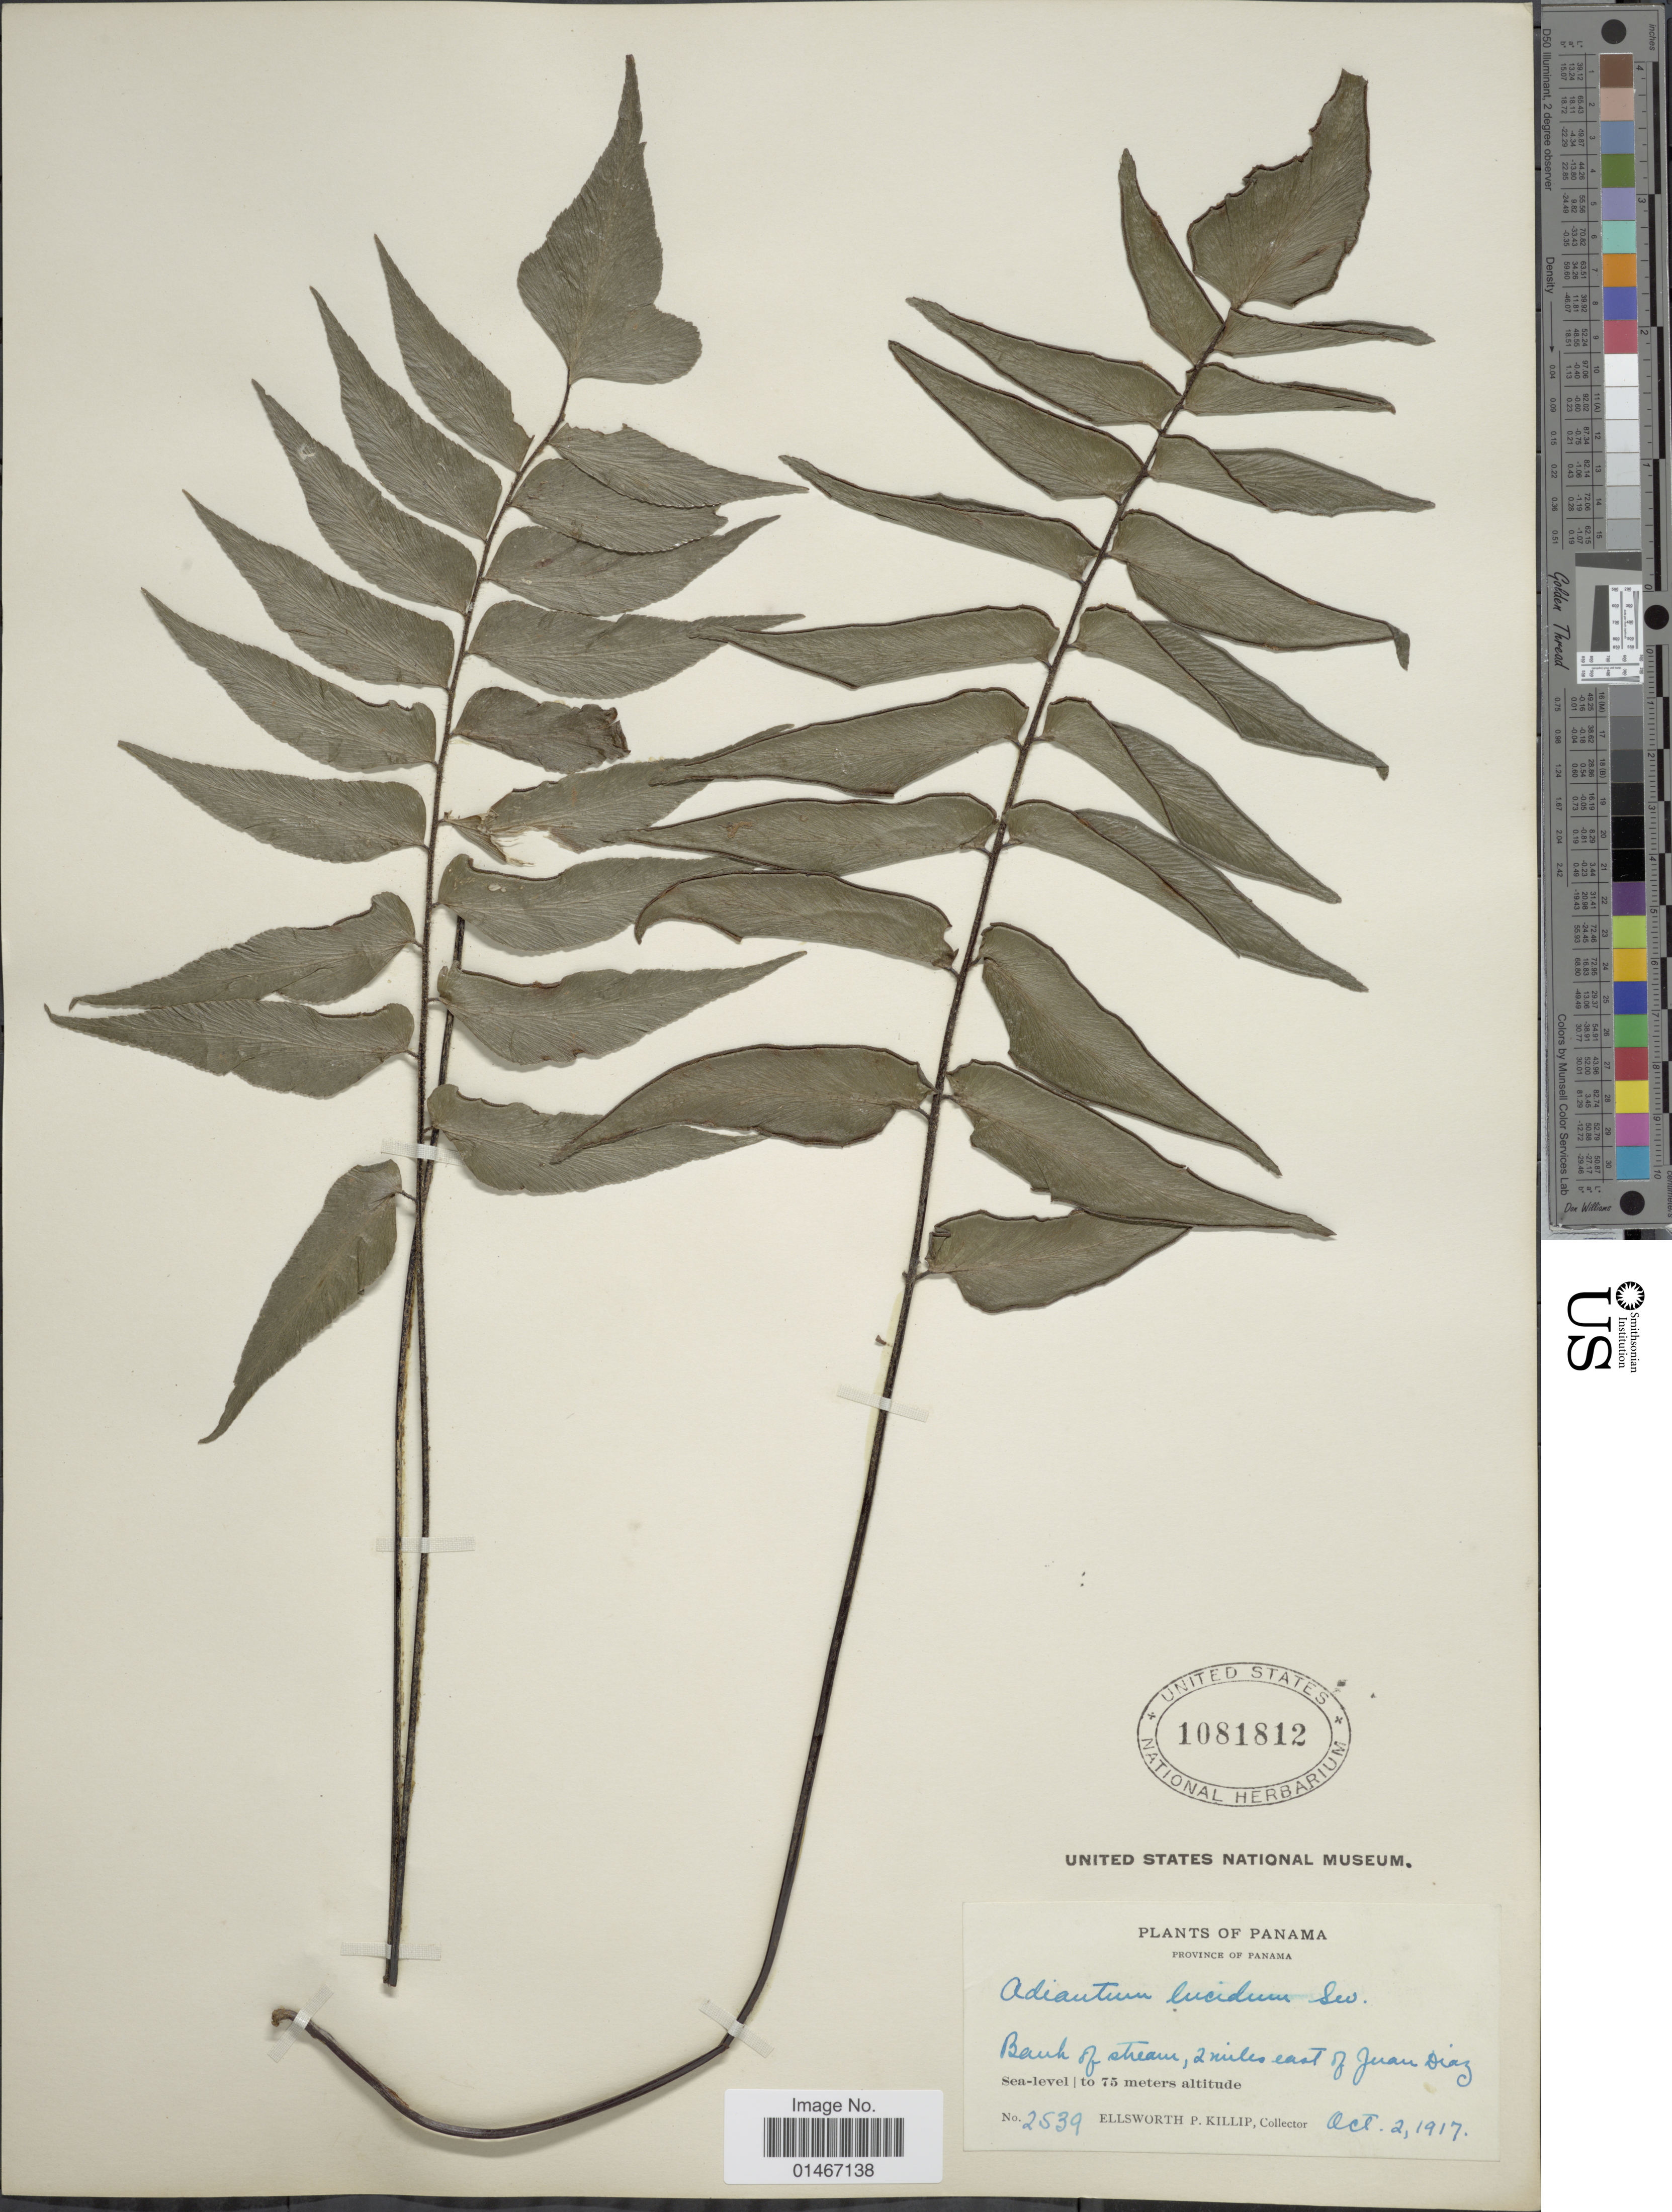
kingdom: Plantae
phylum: Tracheophyta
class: Polypodiopsida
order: Polypodiales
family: Pteridaceae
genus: Adiantum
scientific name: Adiantum lucidum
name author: (Cav.) Sw.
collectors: E. P. Killip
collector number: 2539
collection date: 1917-10-02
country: Panama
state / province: Panamá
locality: Province of Panama. Bank of stream, 2 miles east of Juan Diaz.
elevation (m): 75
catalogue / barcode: US 1081812